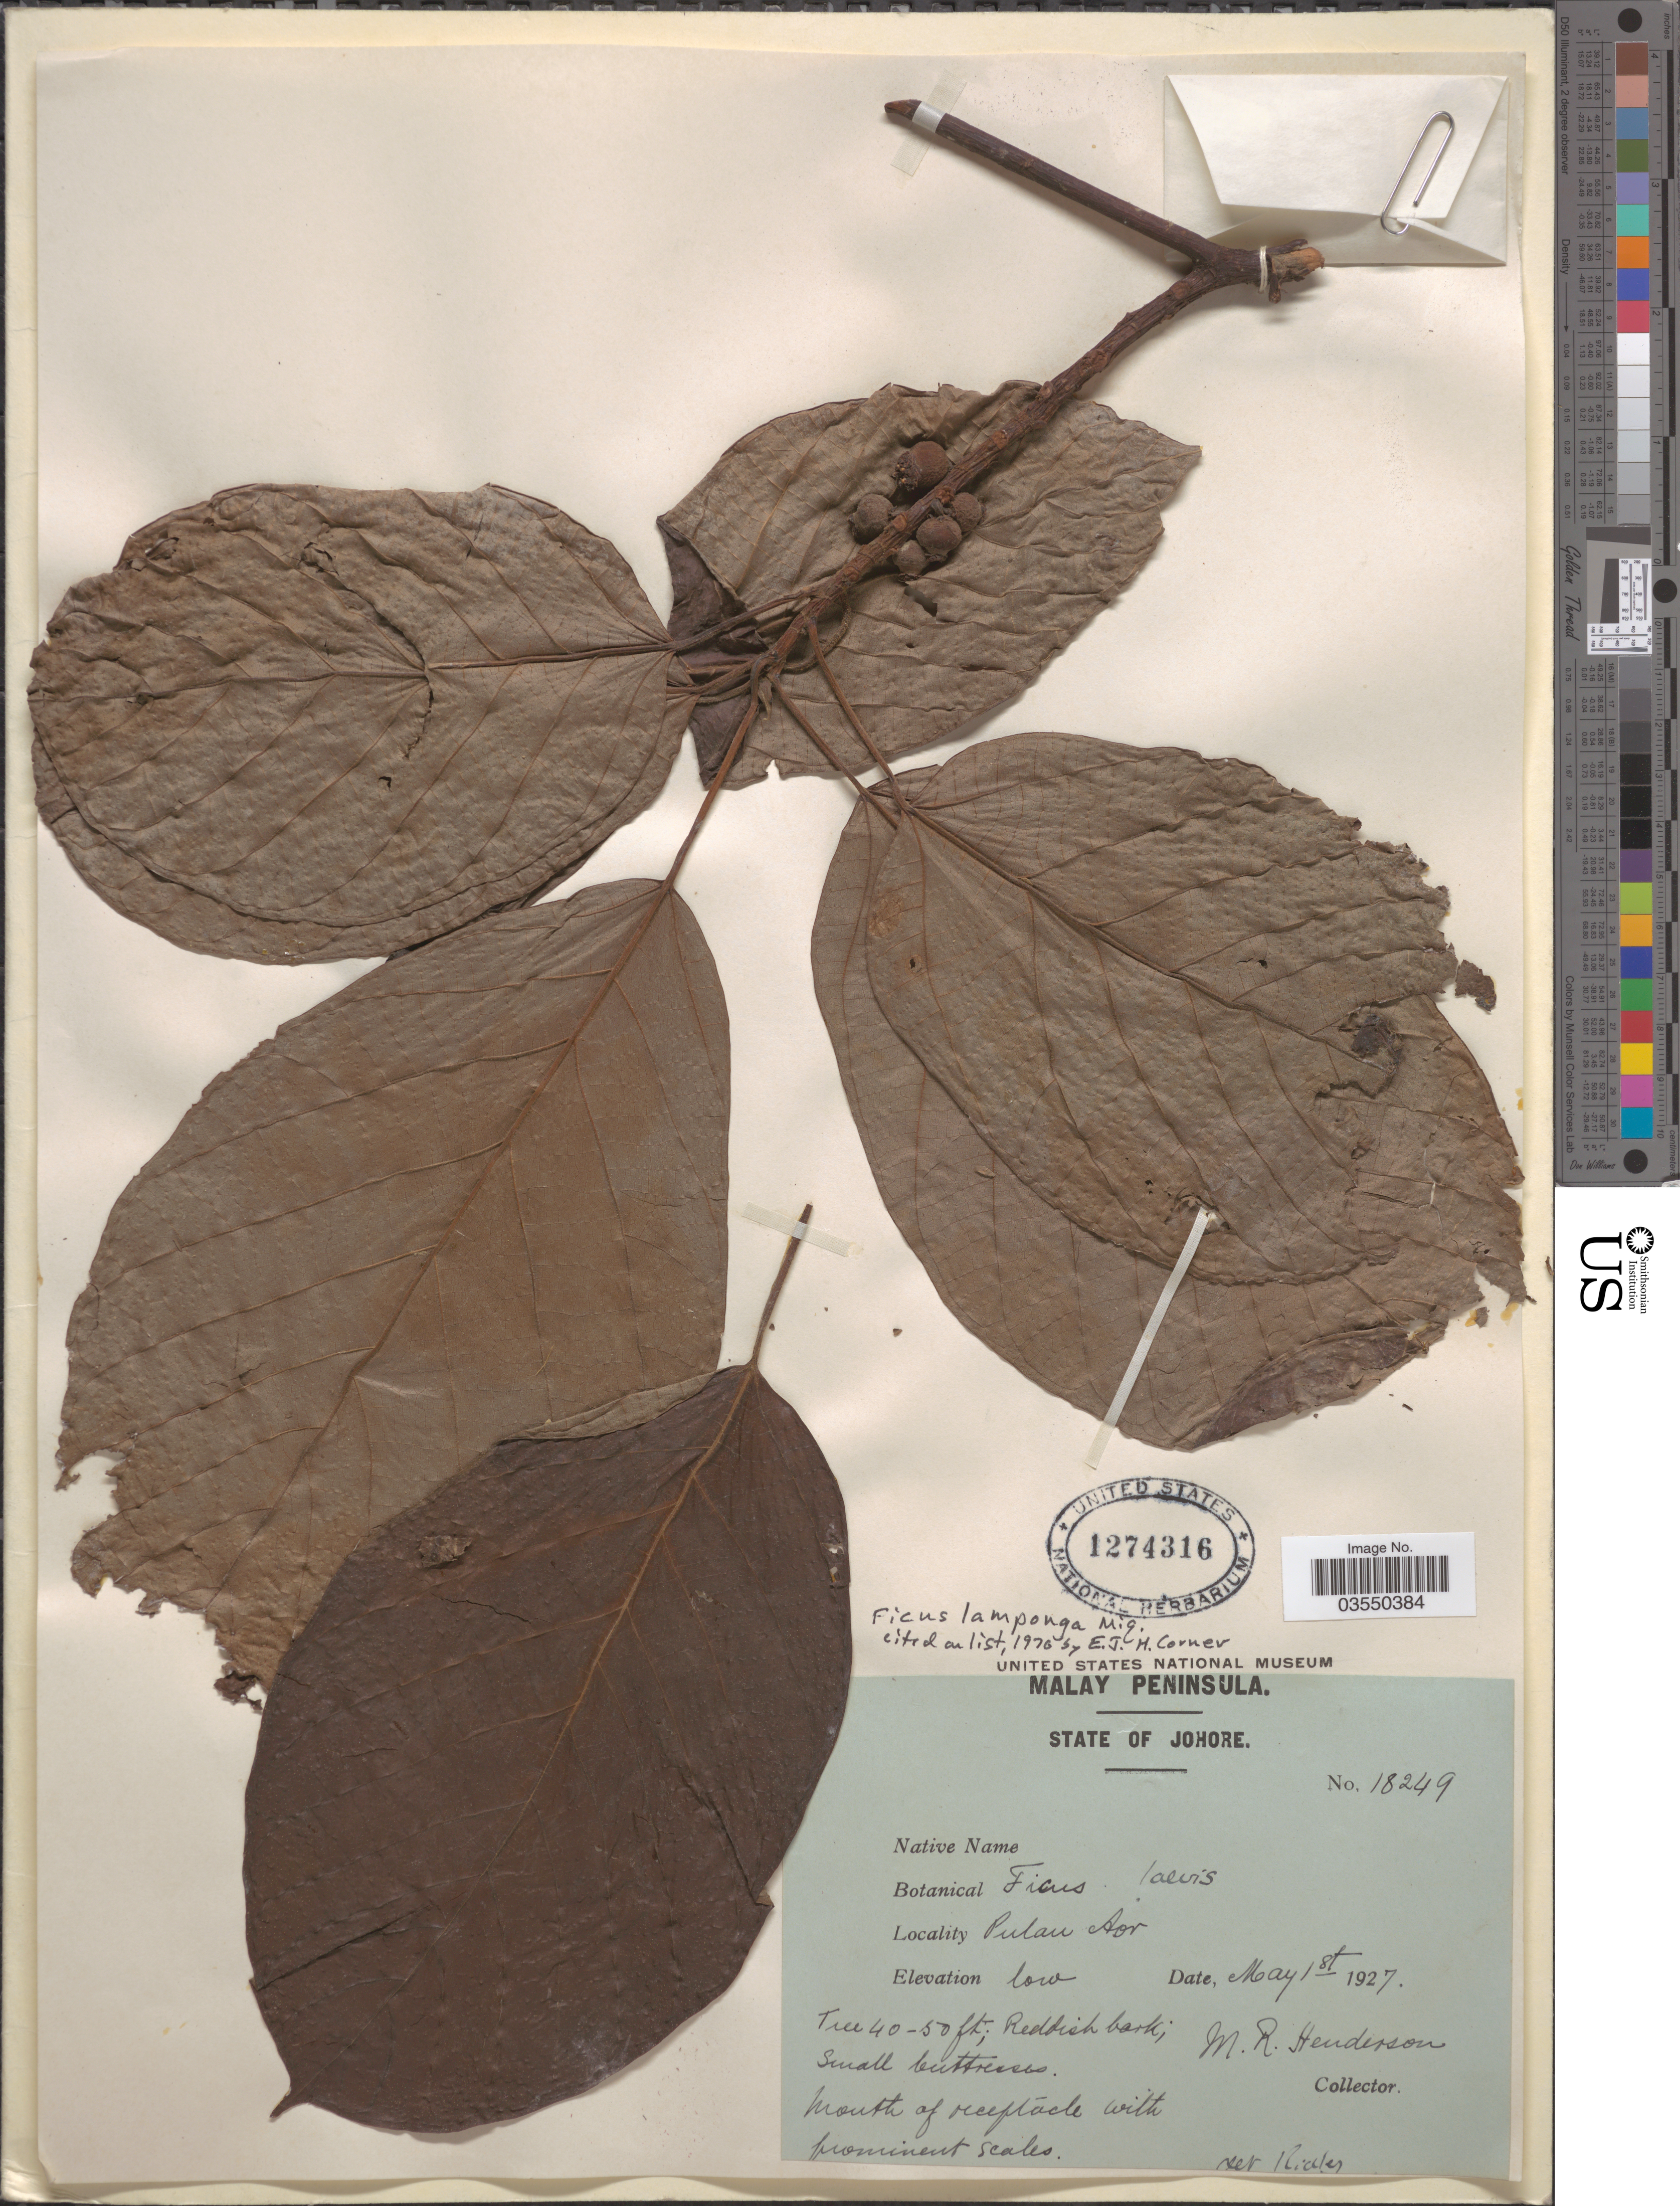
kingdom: Plantae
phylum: Tracheophyta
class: Magnoliopsida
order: Rosales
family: Moraceae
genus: Ficus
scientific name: Ficus lamponga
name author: Miq.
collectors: M. Henderson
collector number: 18249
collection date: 1927-05-01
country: Malaysia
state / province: Johor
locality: Malay Peninsula. Pulau Aor.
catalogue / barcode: US 1274316